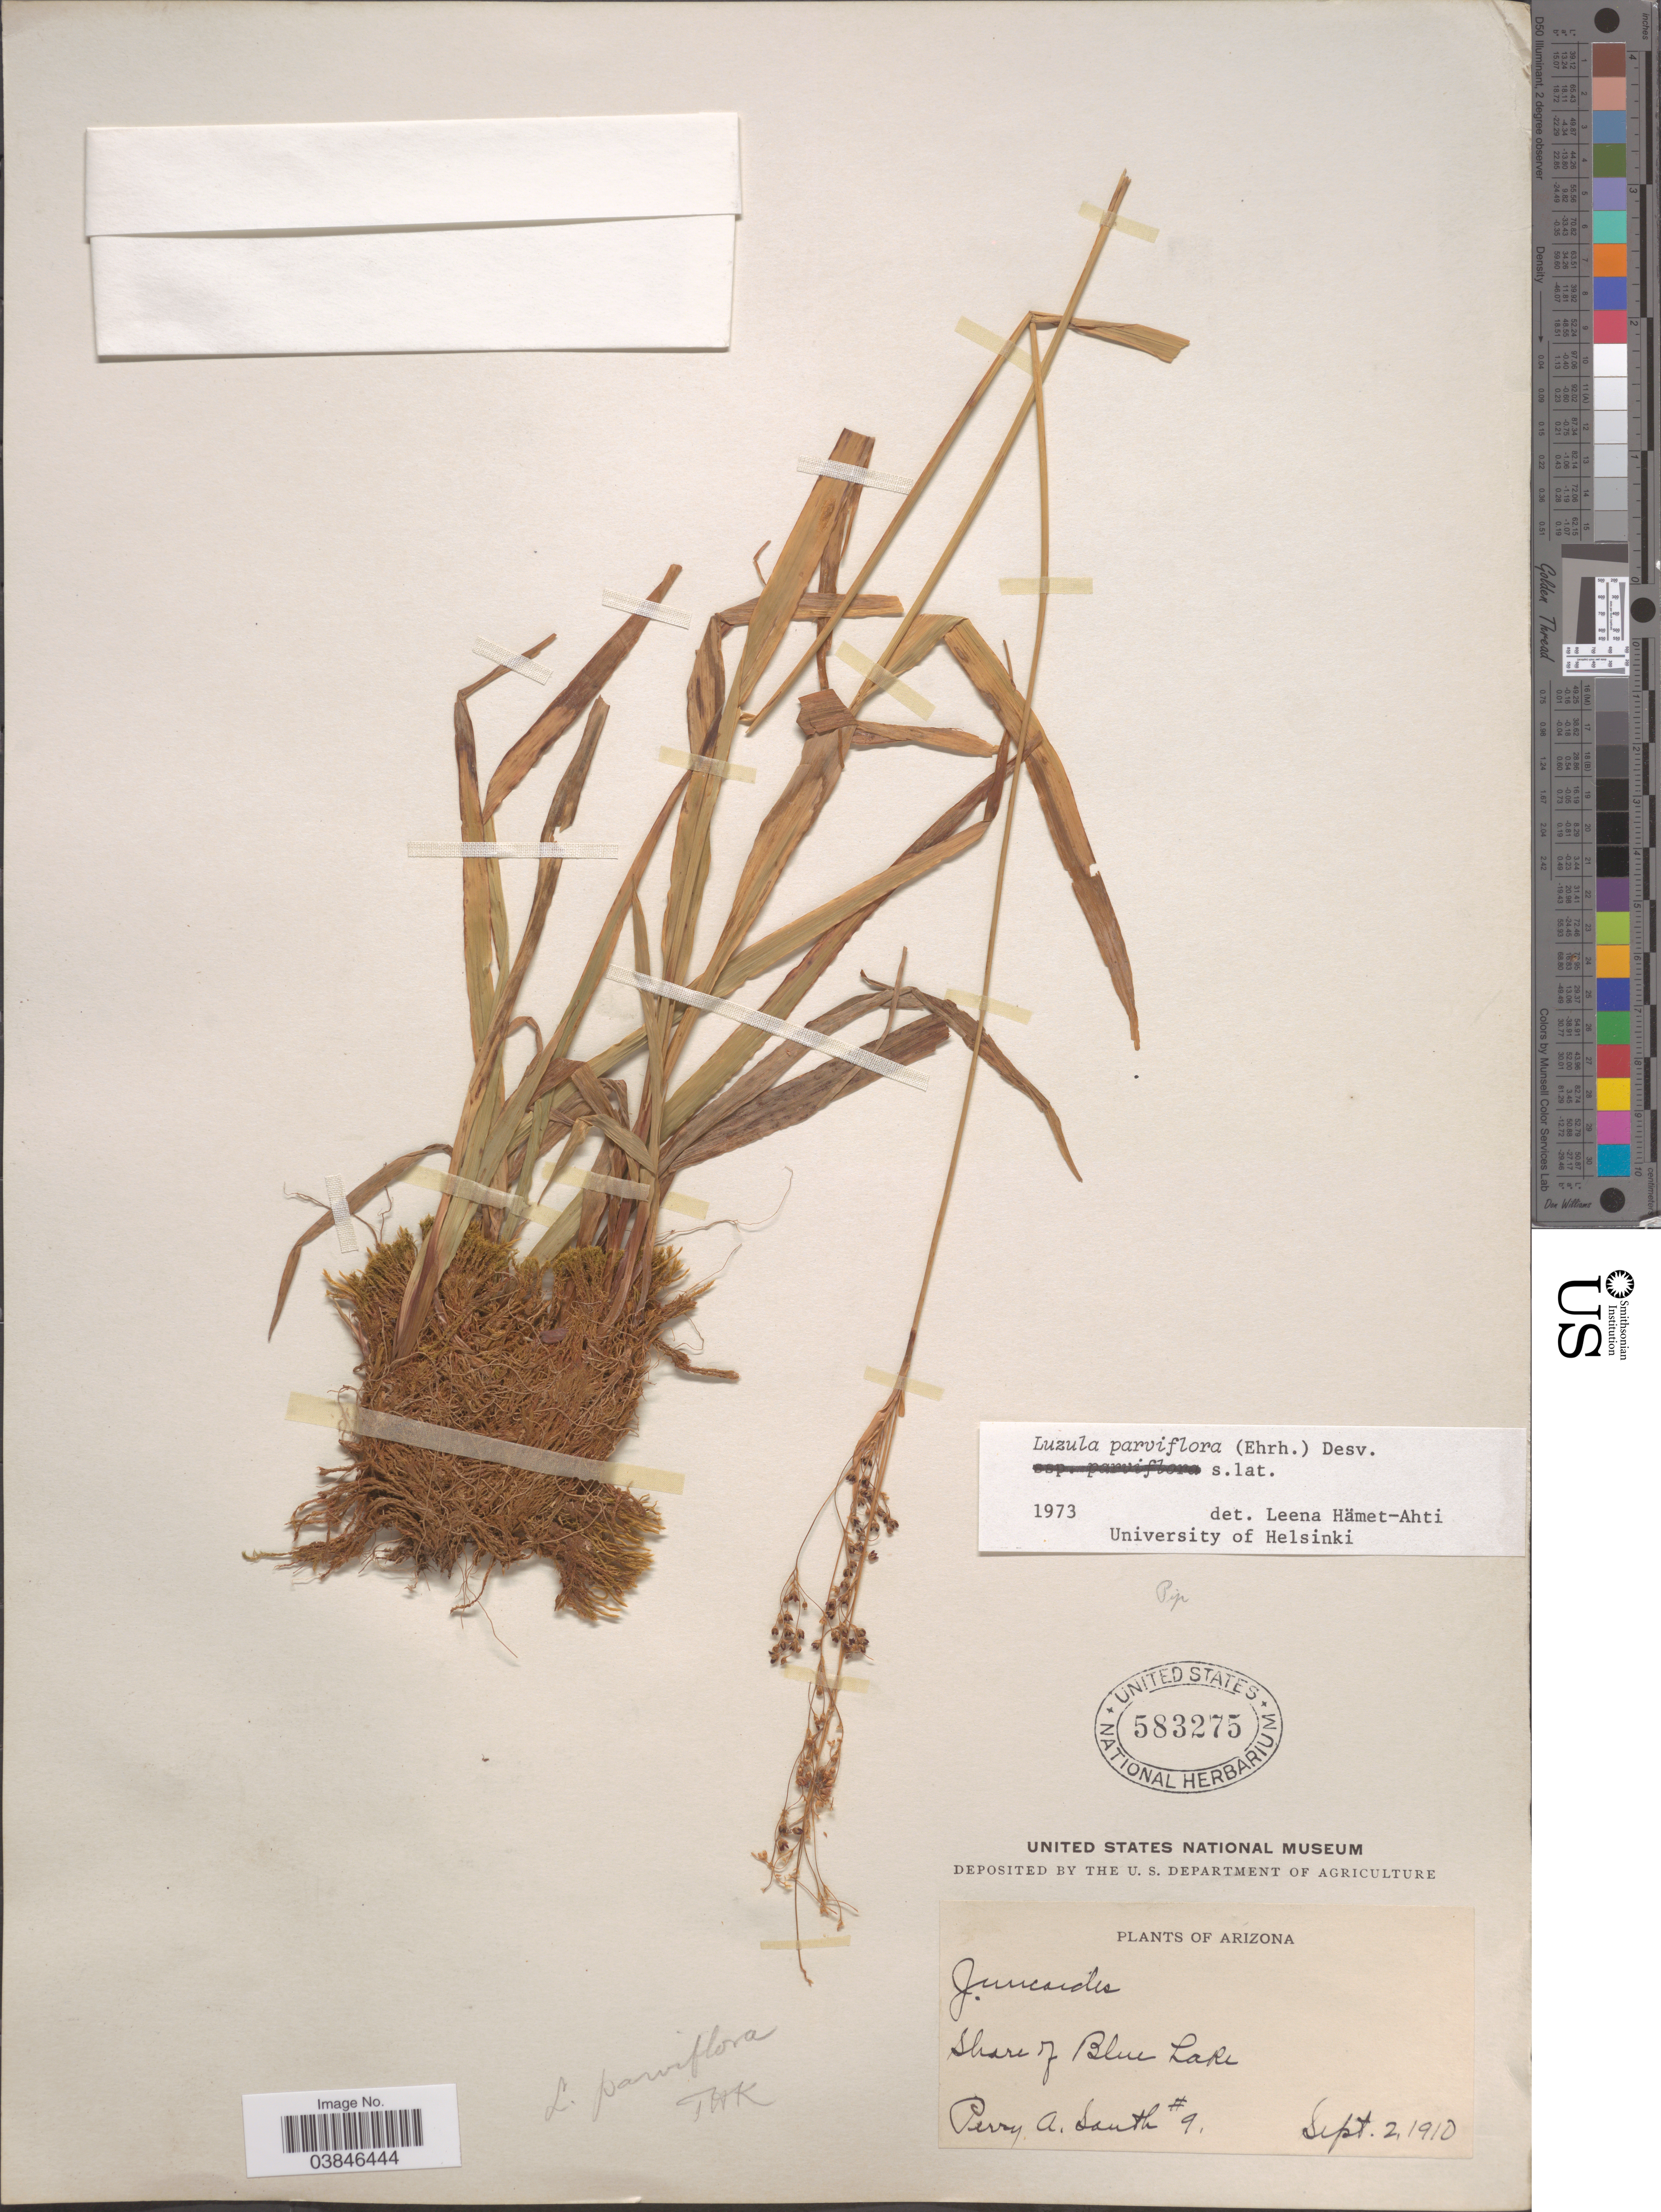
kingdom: Plantae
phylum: Tracheophyta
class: Liliopsida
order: Poales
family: Juncaceae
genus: Luzula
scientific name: Luzula parviflora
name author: (Ehrh.) Desv.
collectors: P. South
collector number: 9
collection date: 1910-09-02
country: United States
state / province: Arizona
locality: Shore of Blue Lake.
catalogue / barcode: US 583275